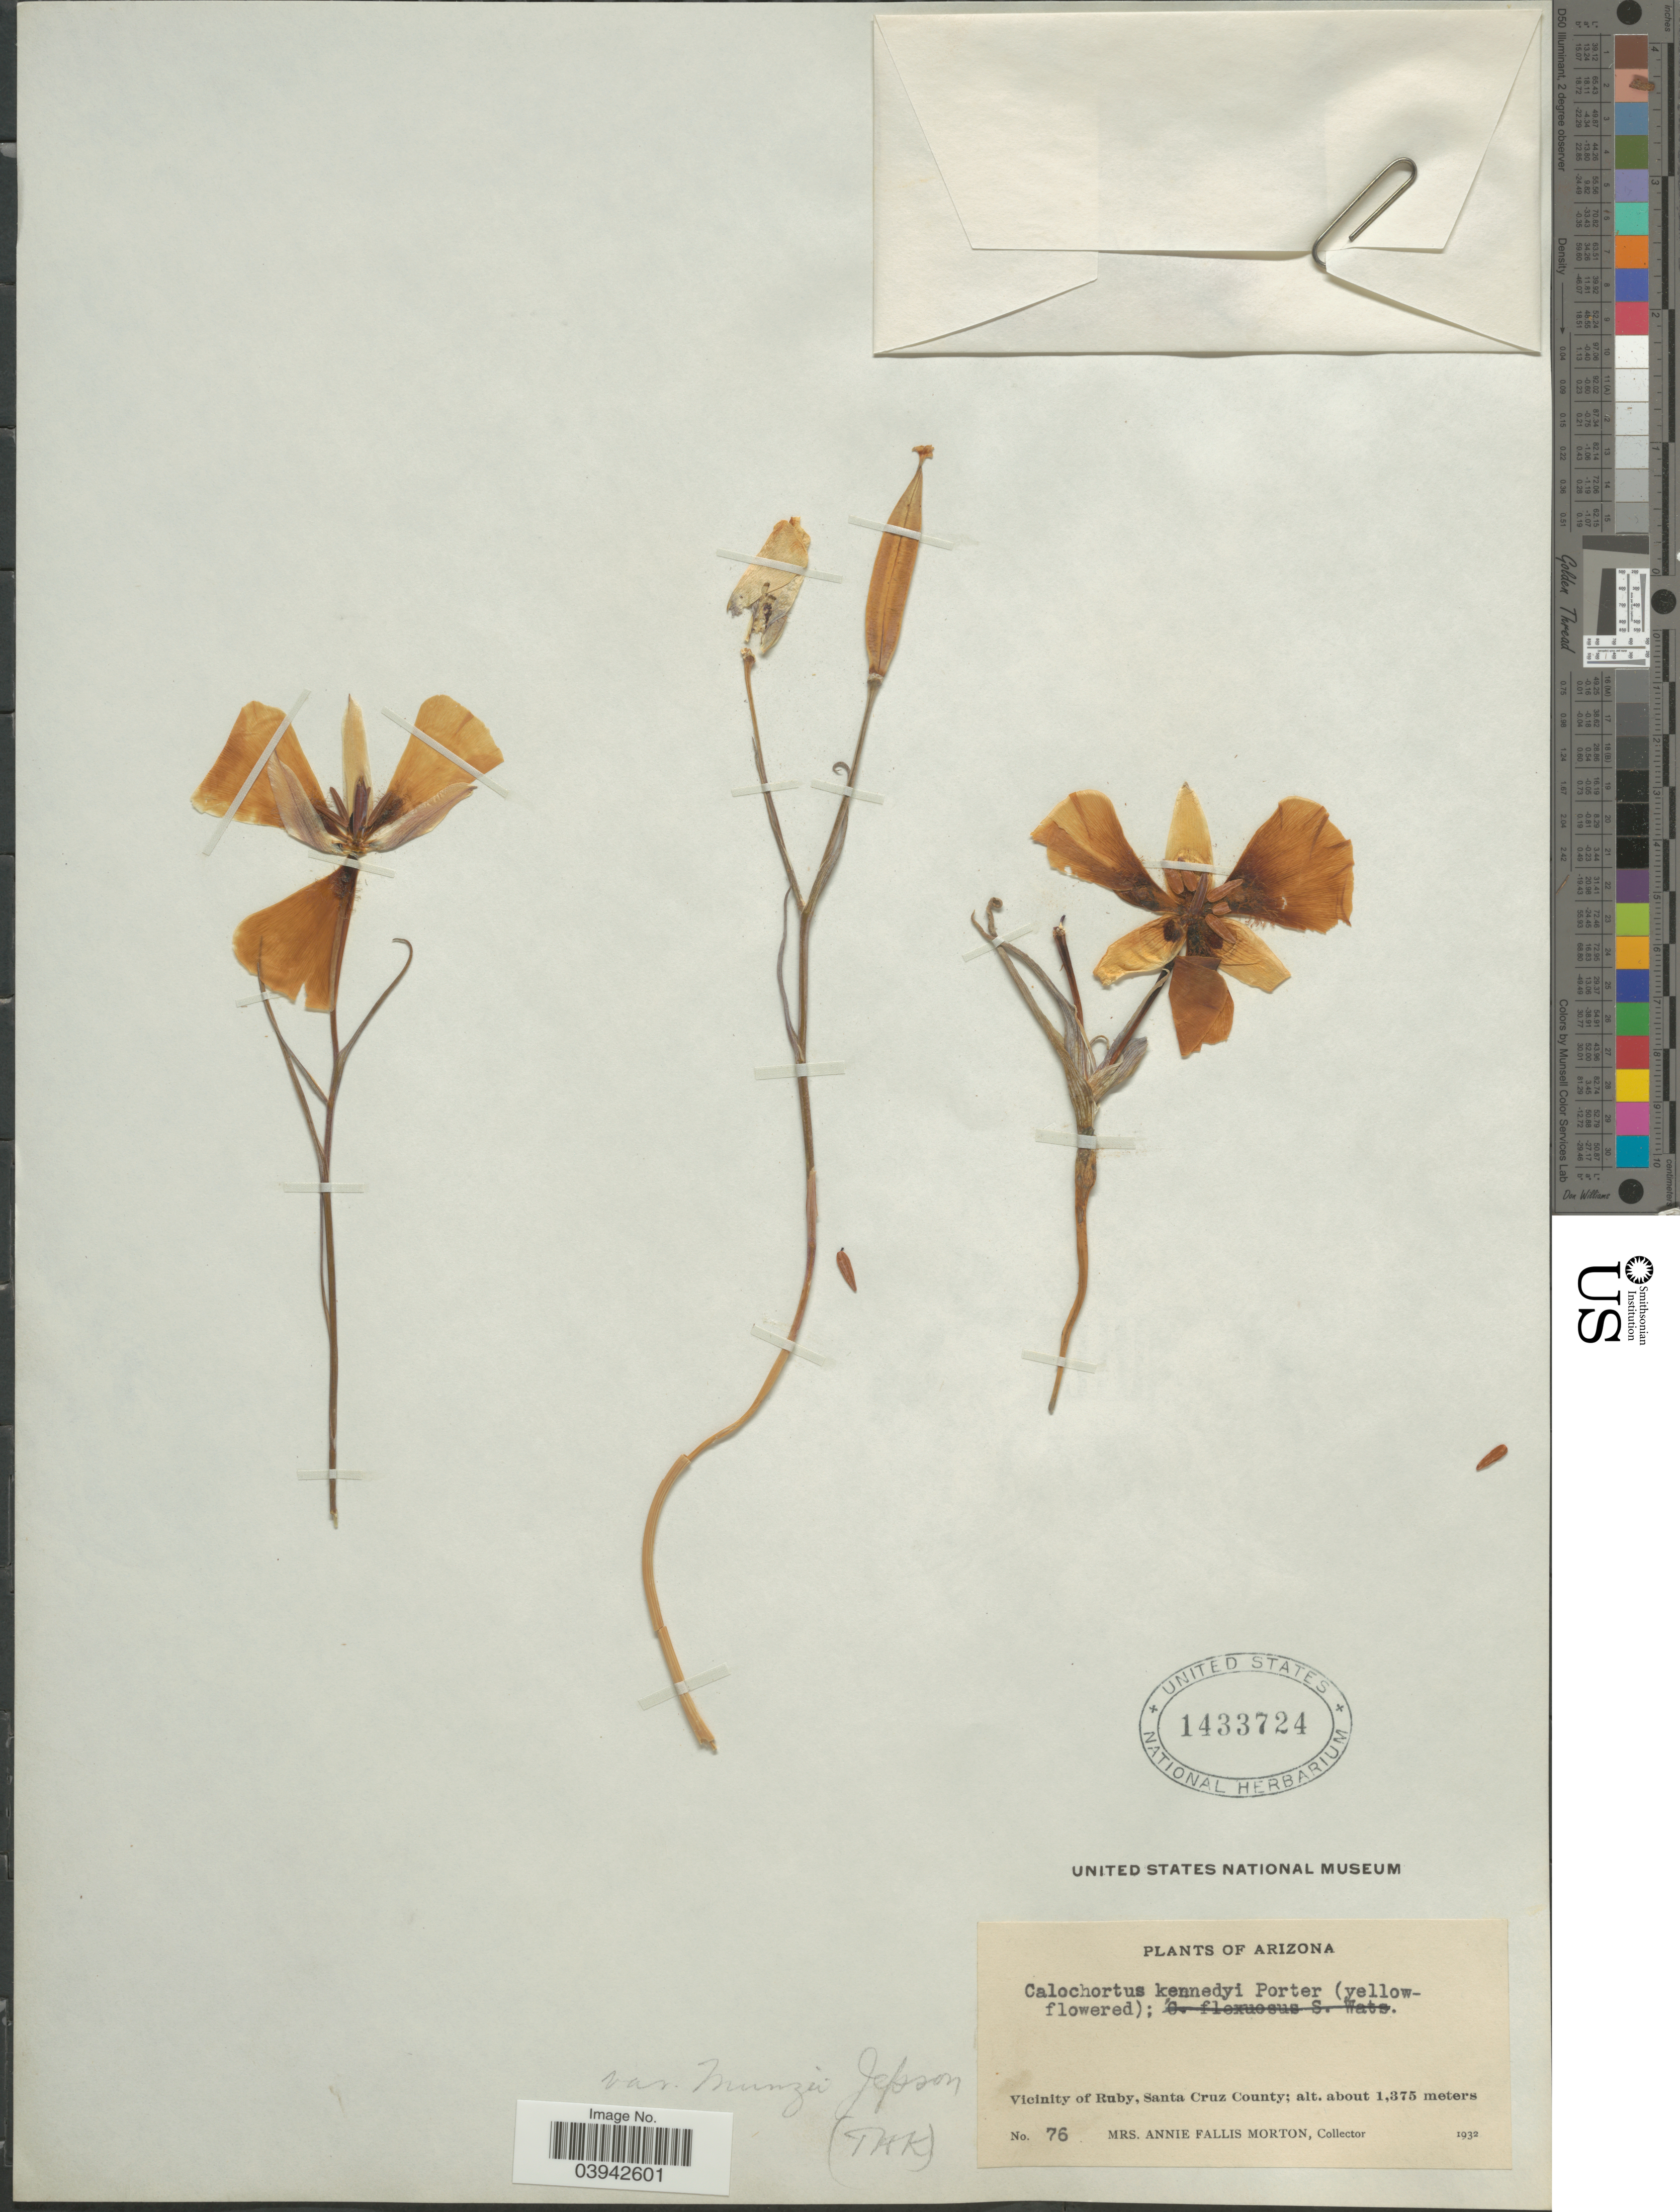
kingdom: Plantae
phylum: Tracheophyta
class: Liliopsida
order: Liliales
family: Liliaceae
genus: Calochortus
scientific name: Calochortus kennedyi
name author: Porter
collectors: A. Morton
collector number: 76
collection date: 1932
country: United States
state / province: Arizona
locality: Vicinity of Ruby, Santa Cruz County.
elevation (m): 1375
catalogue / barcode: US 1433724